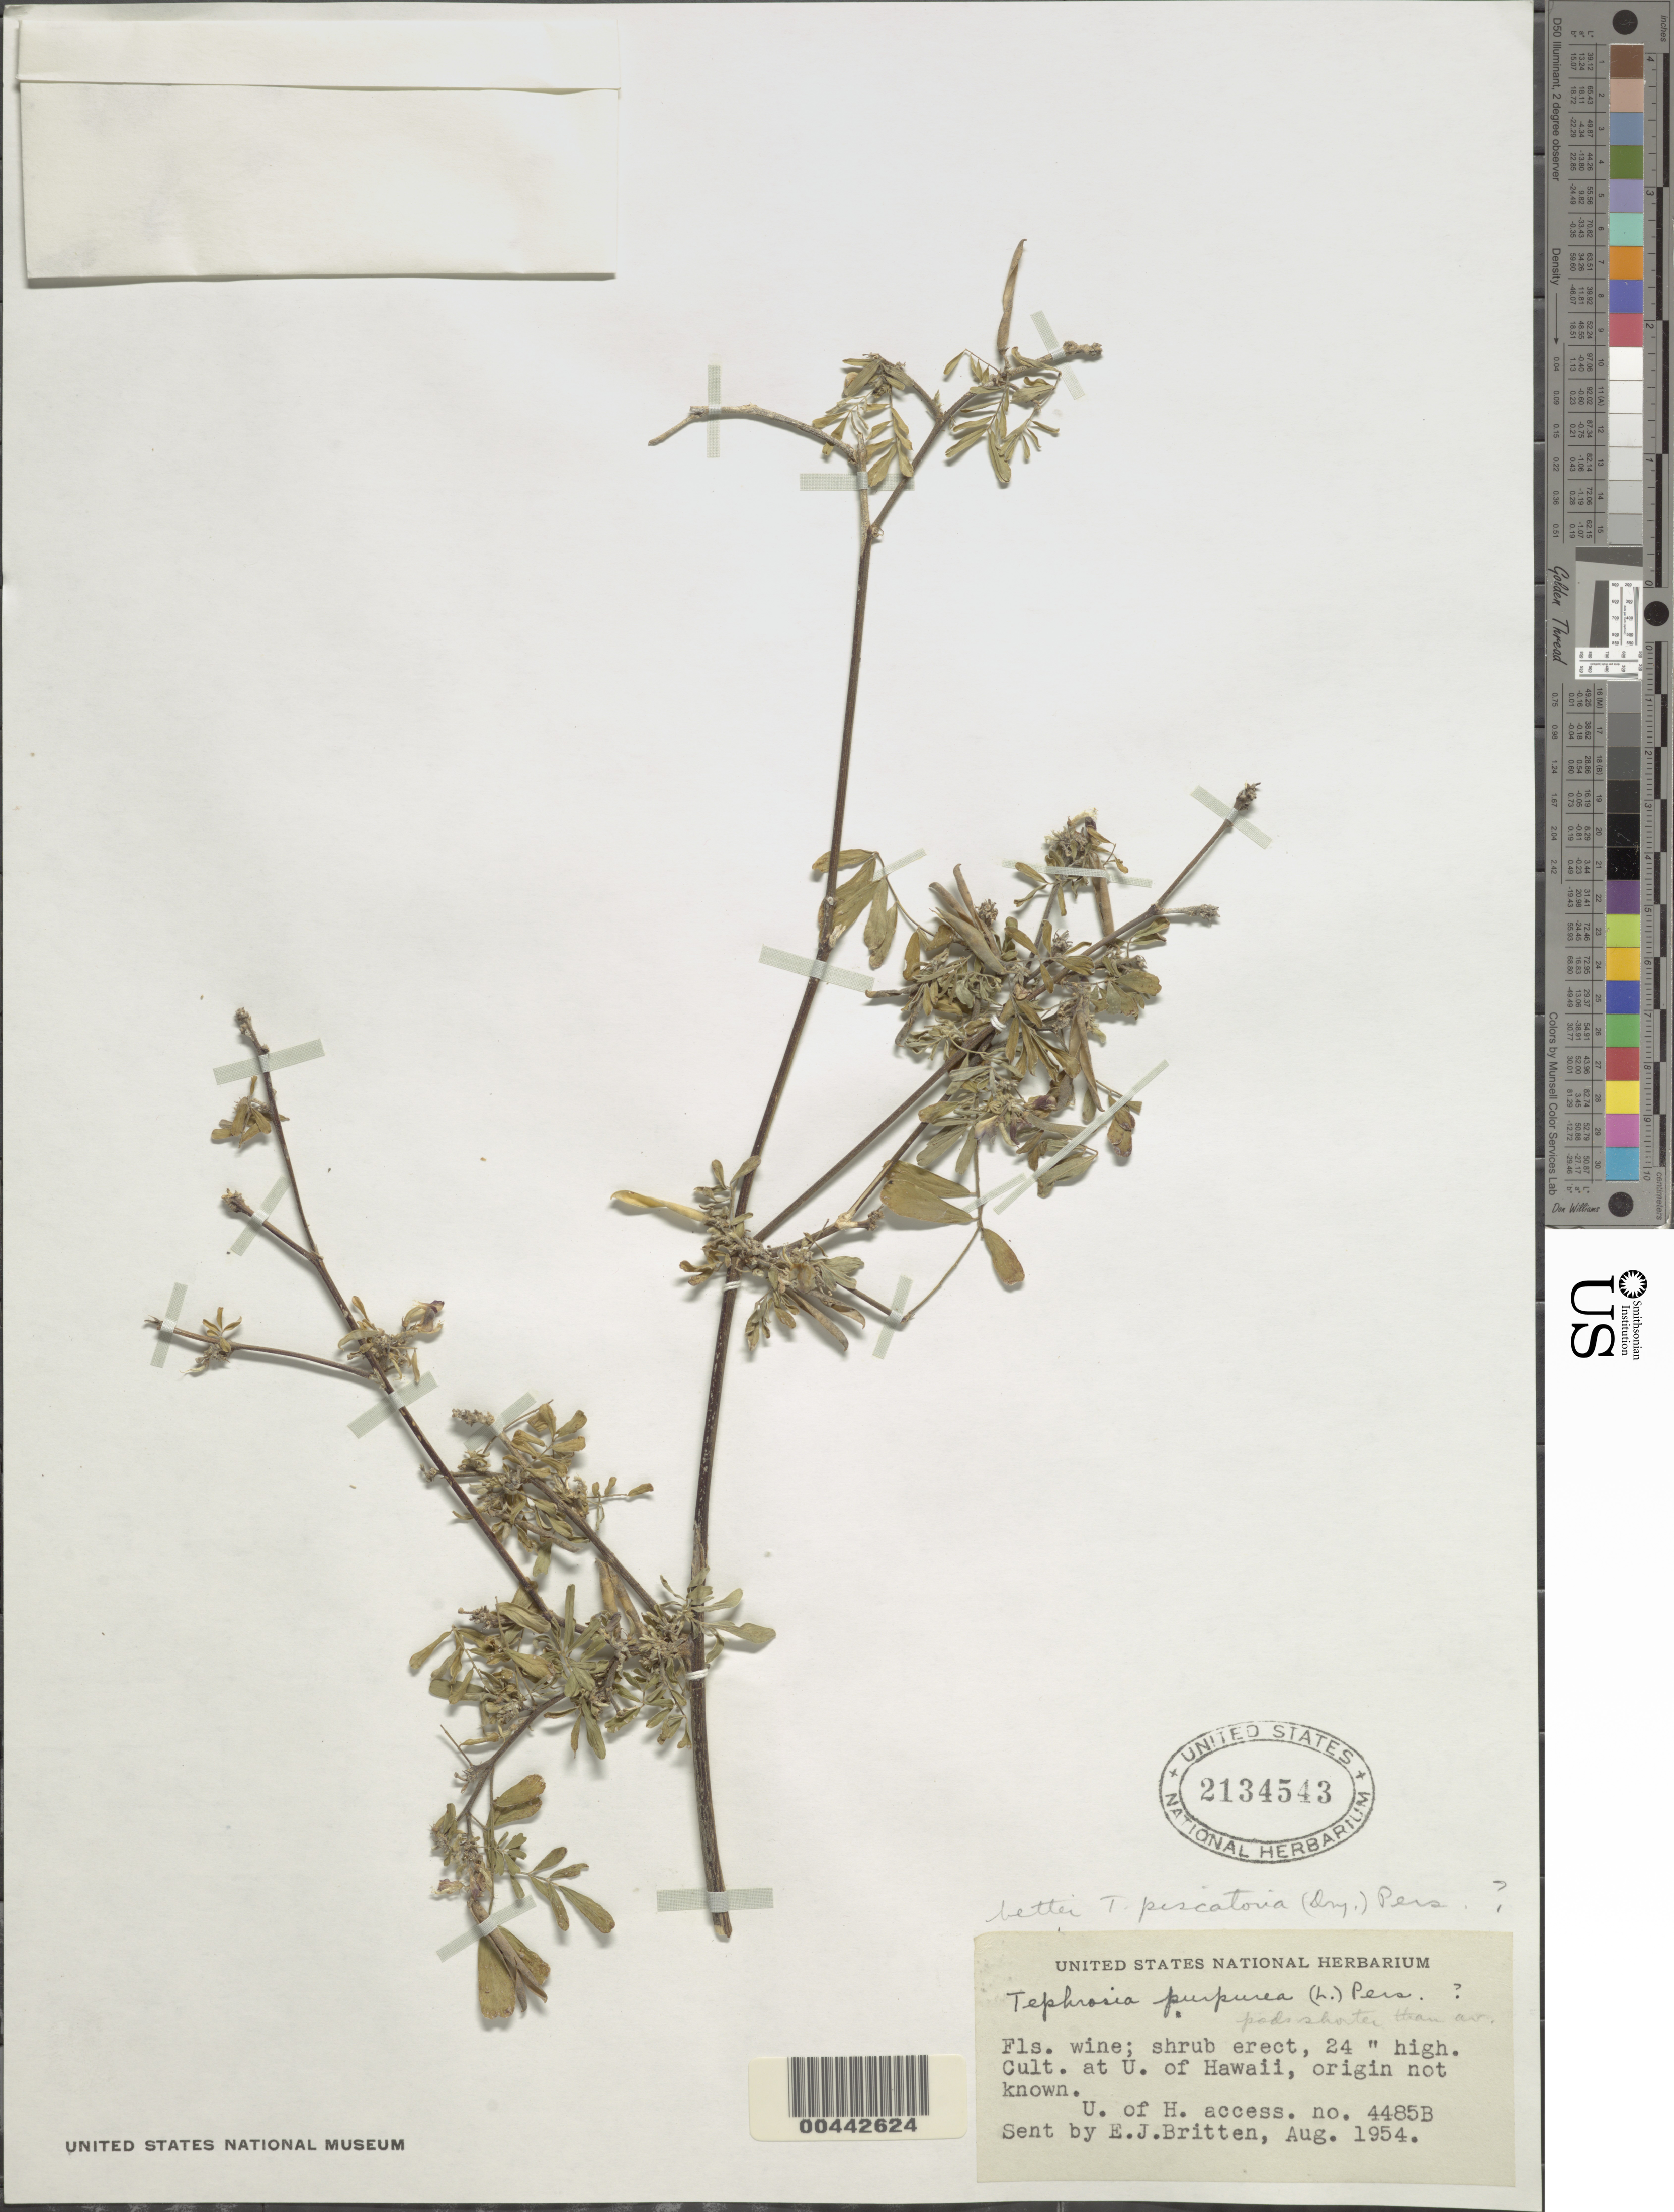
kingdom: Plantae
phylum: Tracheophyta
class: Magnoliopsida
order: Fabales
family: Fabaceae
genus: Tephrosia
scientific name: Tephrosia purpurea var. purpurea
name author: (L.) Pers.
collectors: E. Britten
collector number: U of H 4485B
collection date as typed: Aug 1954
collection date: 1954-08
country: United States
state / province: Hawaii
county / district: Hawaii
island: Hawaii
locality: Cult. at U. of Hawaii, origin not known.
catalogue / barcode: US 2134543